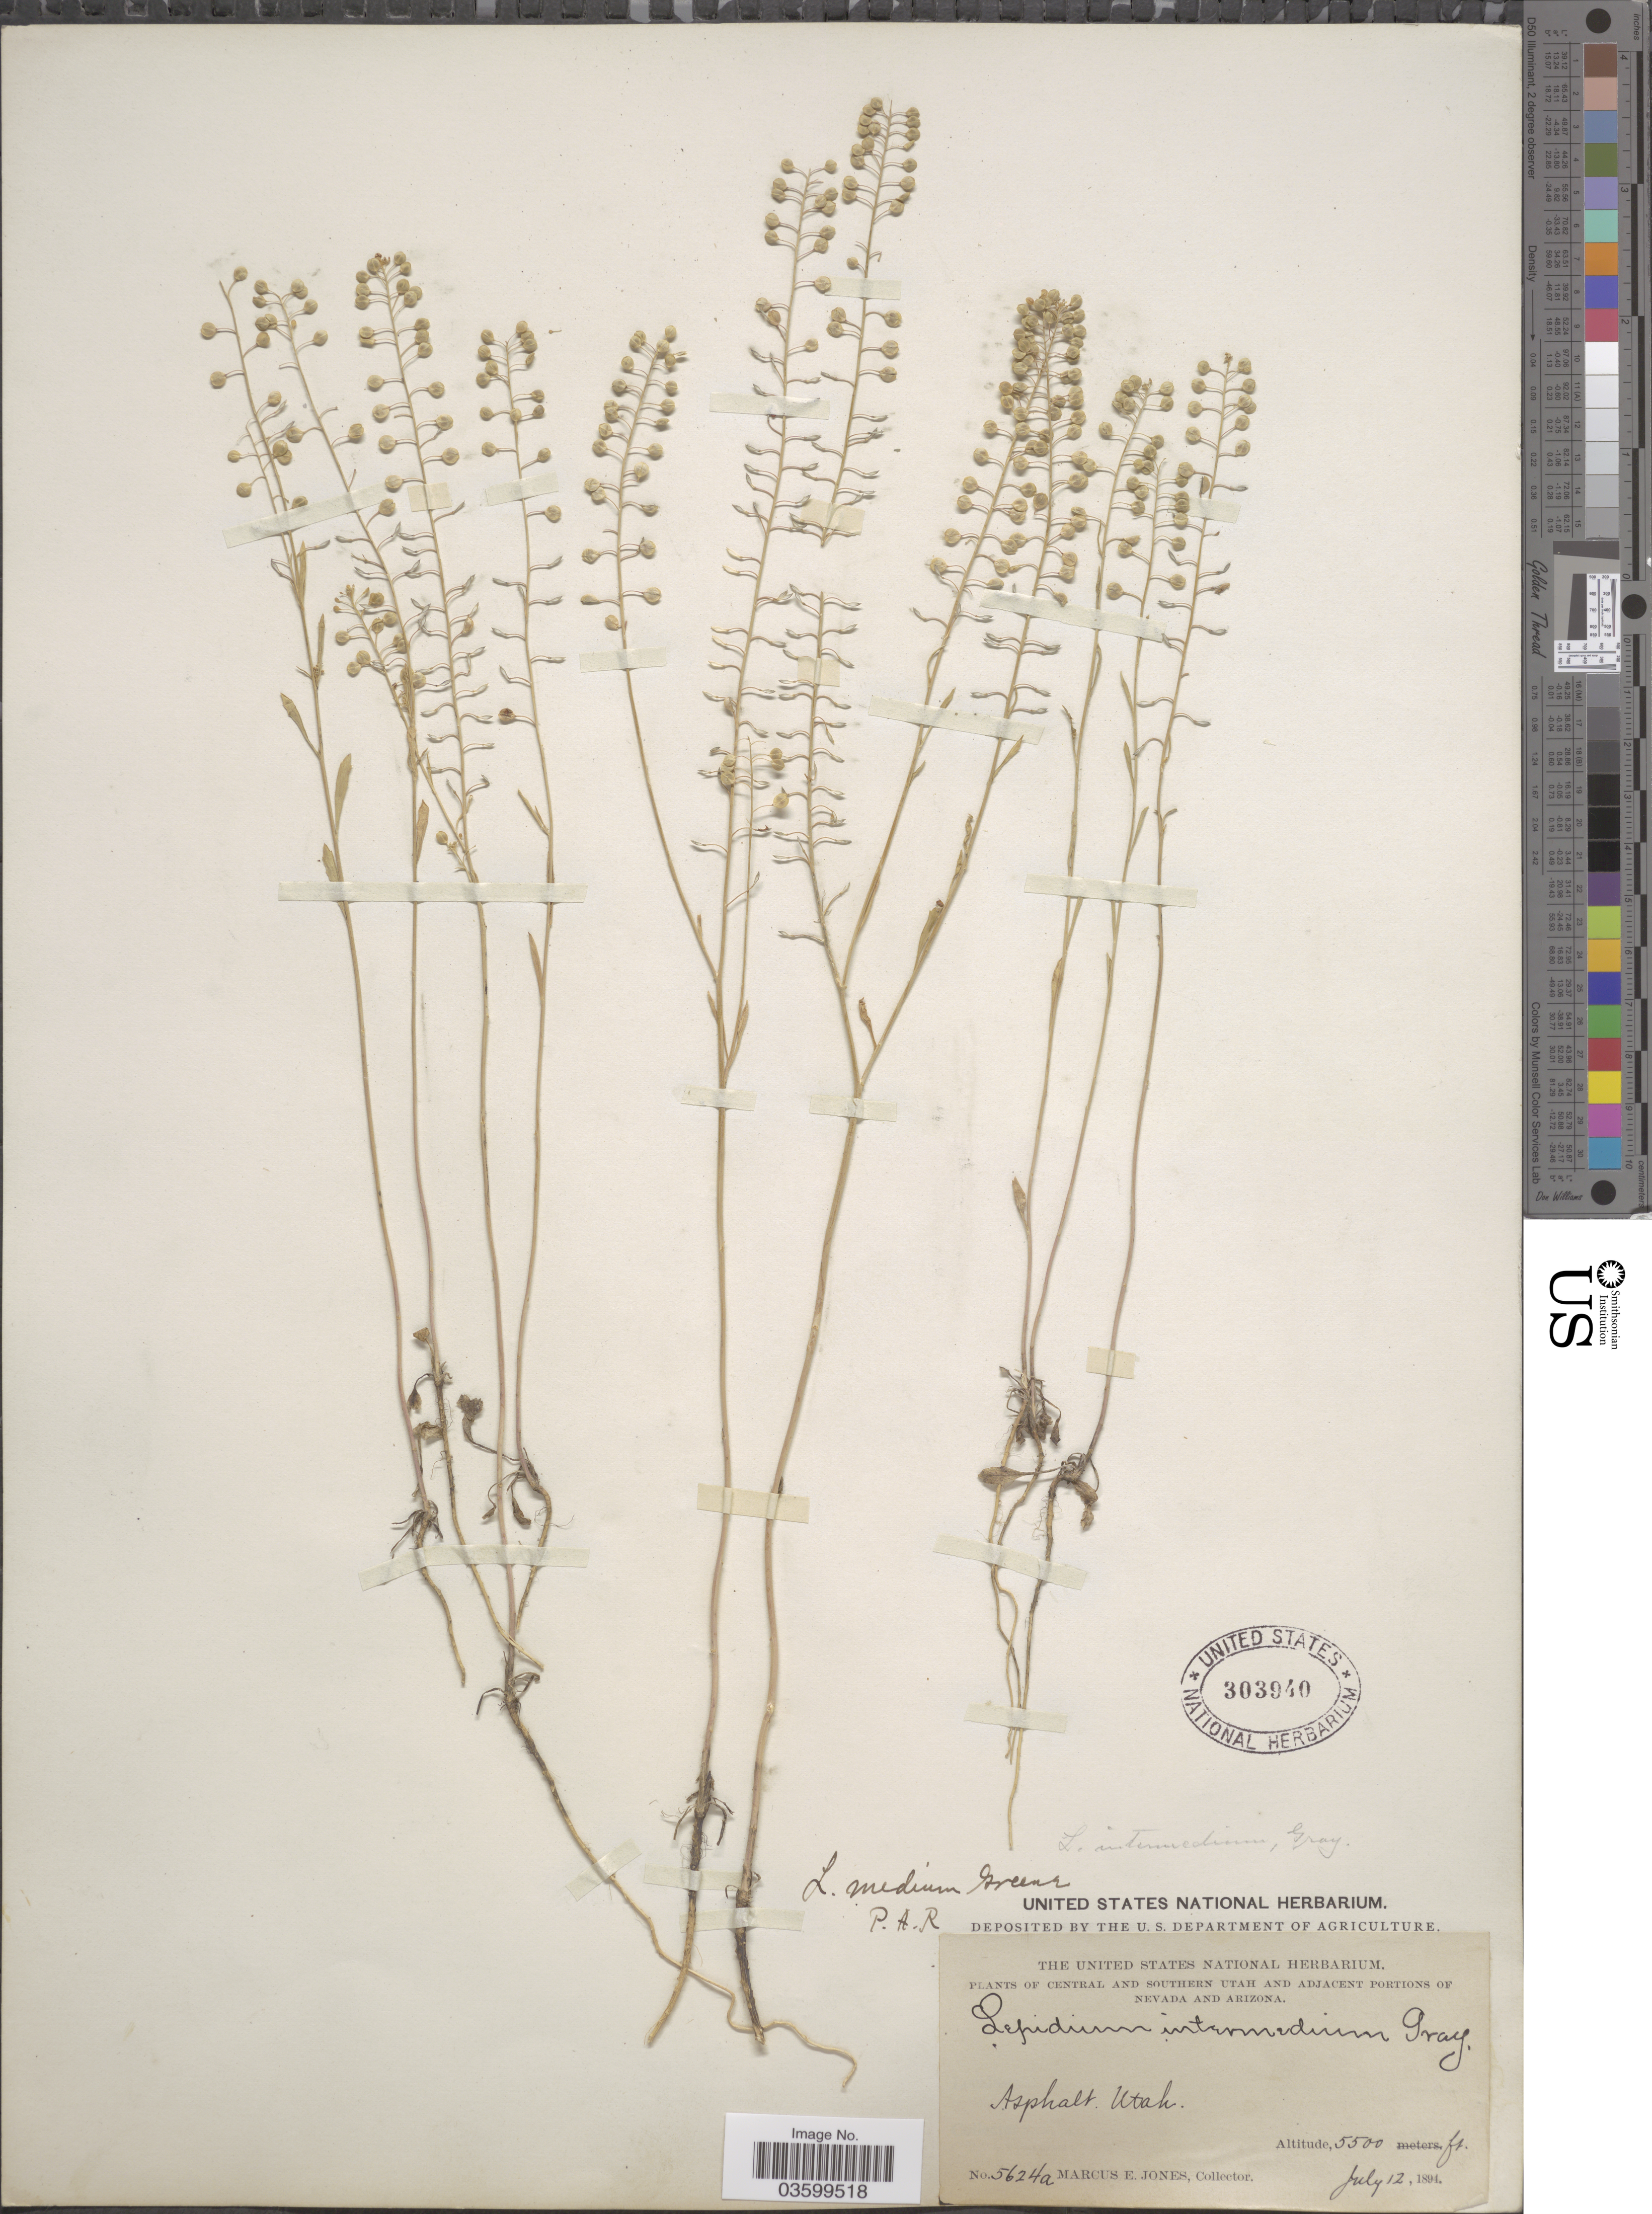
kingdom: Plantae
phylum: Tracheophyta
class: Magnoliopsida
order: Brassicales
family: Brassicaceae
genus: Lepidium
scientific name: Lepidium virginicum var. medium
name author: (Greene) C.L. Hitchc.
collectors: M. E. Jones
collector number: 5624a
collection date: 1894-07-12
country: United States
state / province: Utah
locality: Central and Southern Utah. Asphalt.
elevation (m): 1676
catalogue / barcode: US 303940